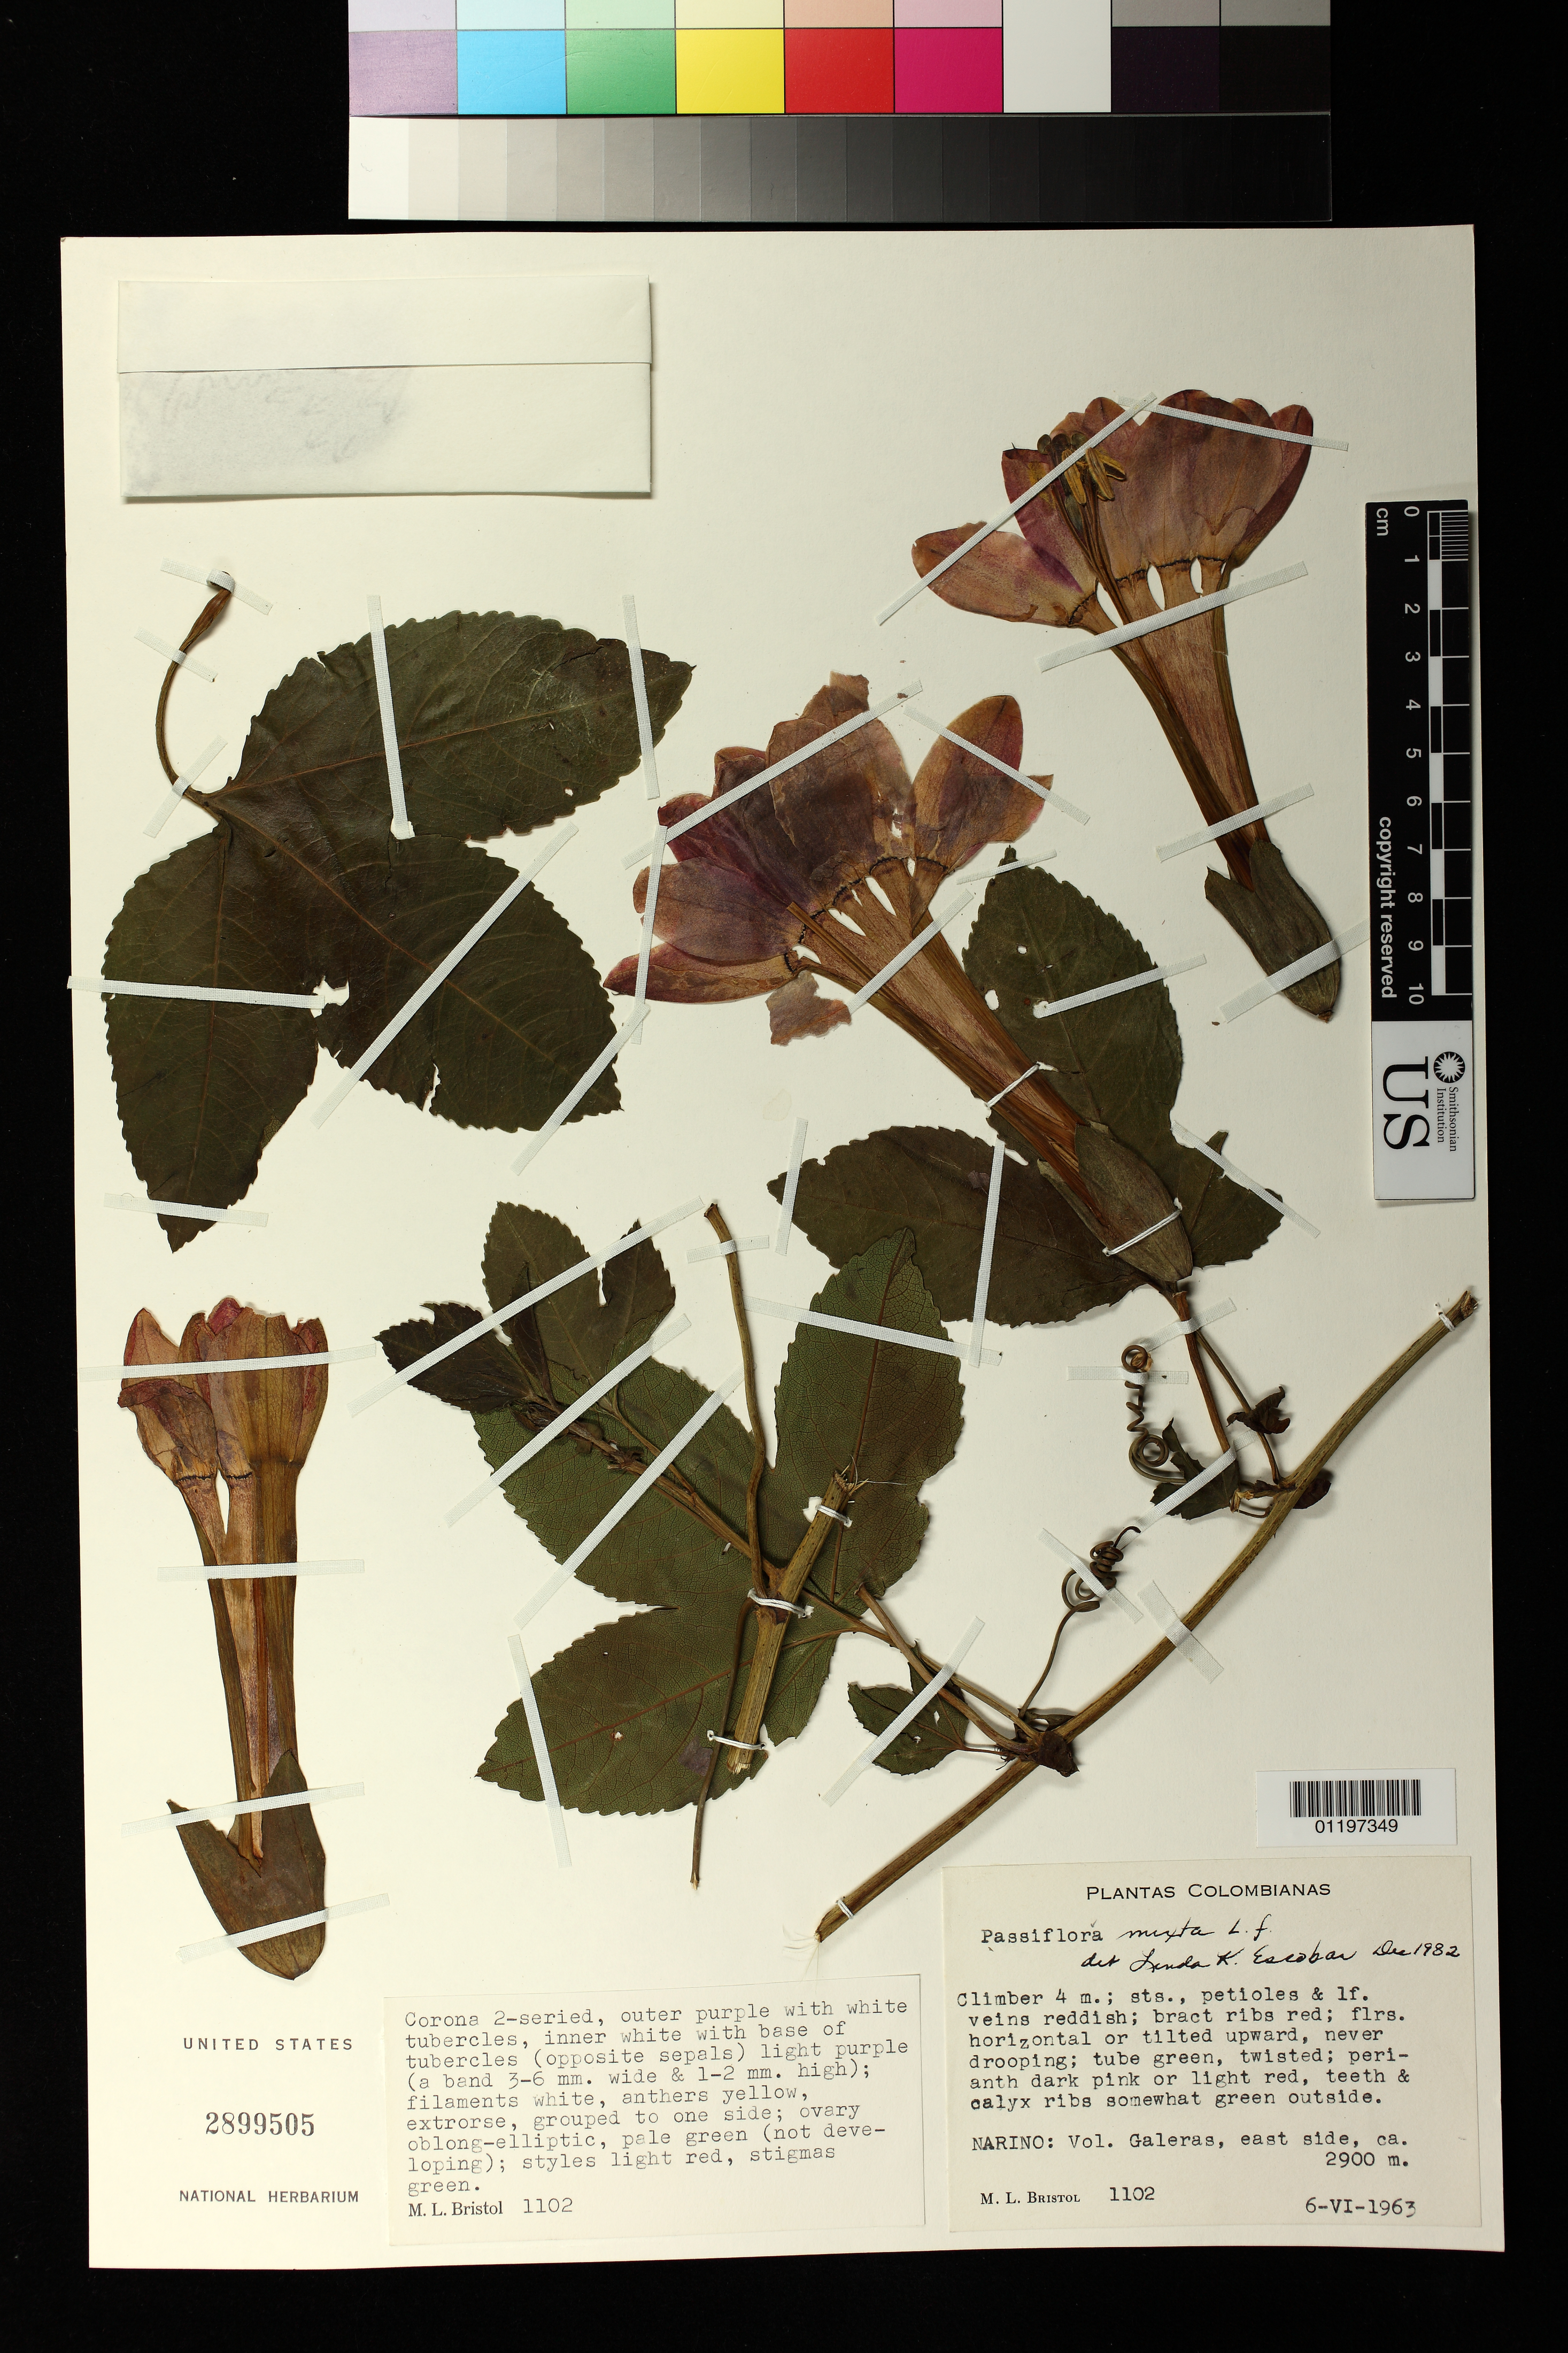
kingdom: Plantae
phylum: Tracheophyta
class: Magnoliopsida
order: Malpighiales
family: Passifloraceae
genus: Passiflora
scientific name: Passiflora mixta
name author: L. f.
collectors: M. L. Bristol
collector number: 1102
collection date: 1963-06-06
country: Colombia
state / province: Nariño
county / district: Volcano Galeras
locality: East side, ca.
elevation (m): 2900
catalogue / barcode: US 2899505